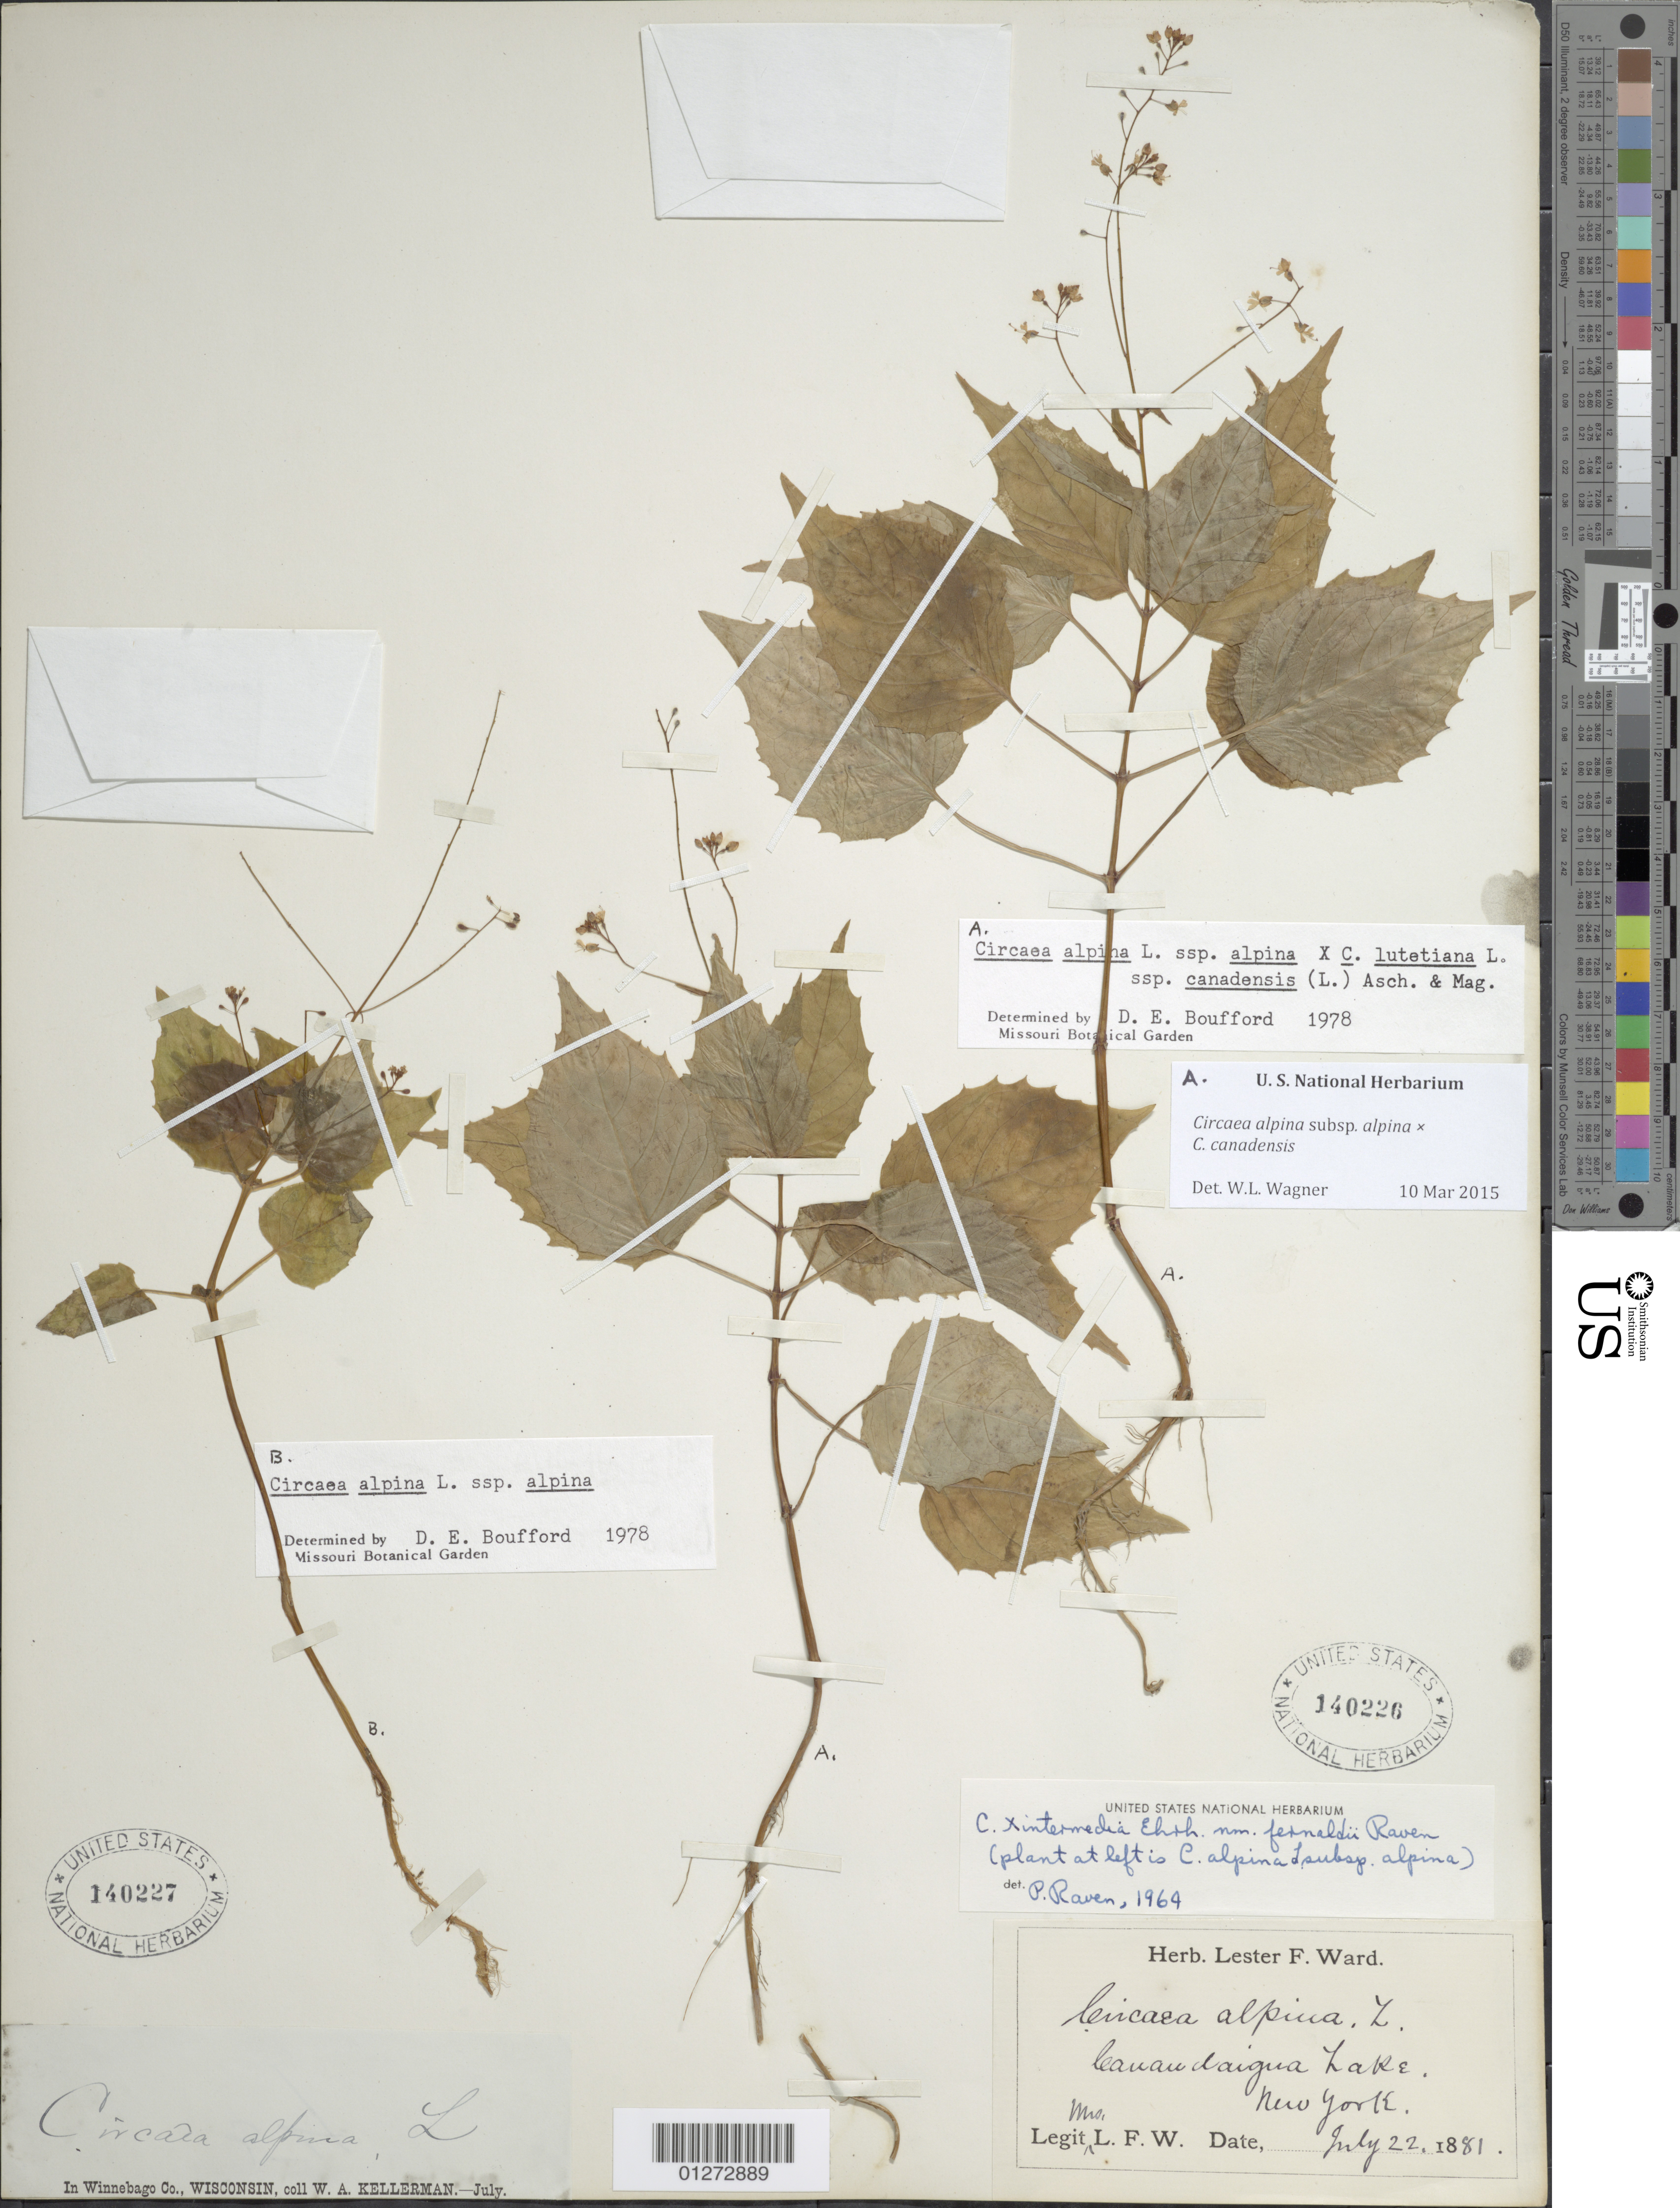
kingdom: Plantae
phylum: Tracheophyta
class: Magnoliopsida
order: Myrtales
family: Onagraceae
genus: Circaea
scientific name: Circaea alpina subsp. alpina x C. canadensis (L.) Hill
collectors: W. A. Kellerman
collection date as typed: July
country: United States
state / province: Wisconsin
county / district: Winnebago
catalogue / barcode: US 140227-2